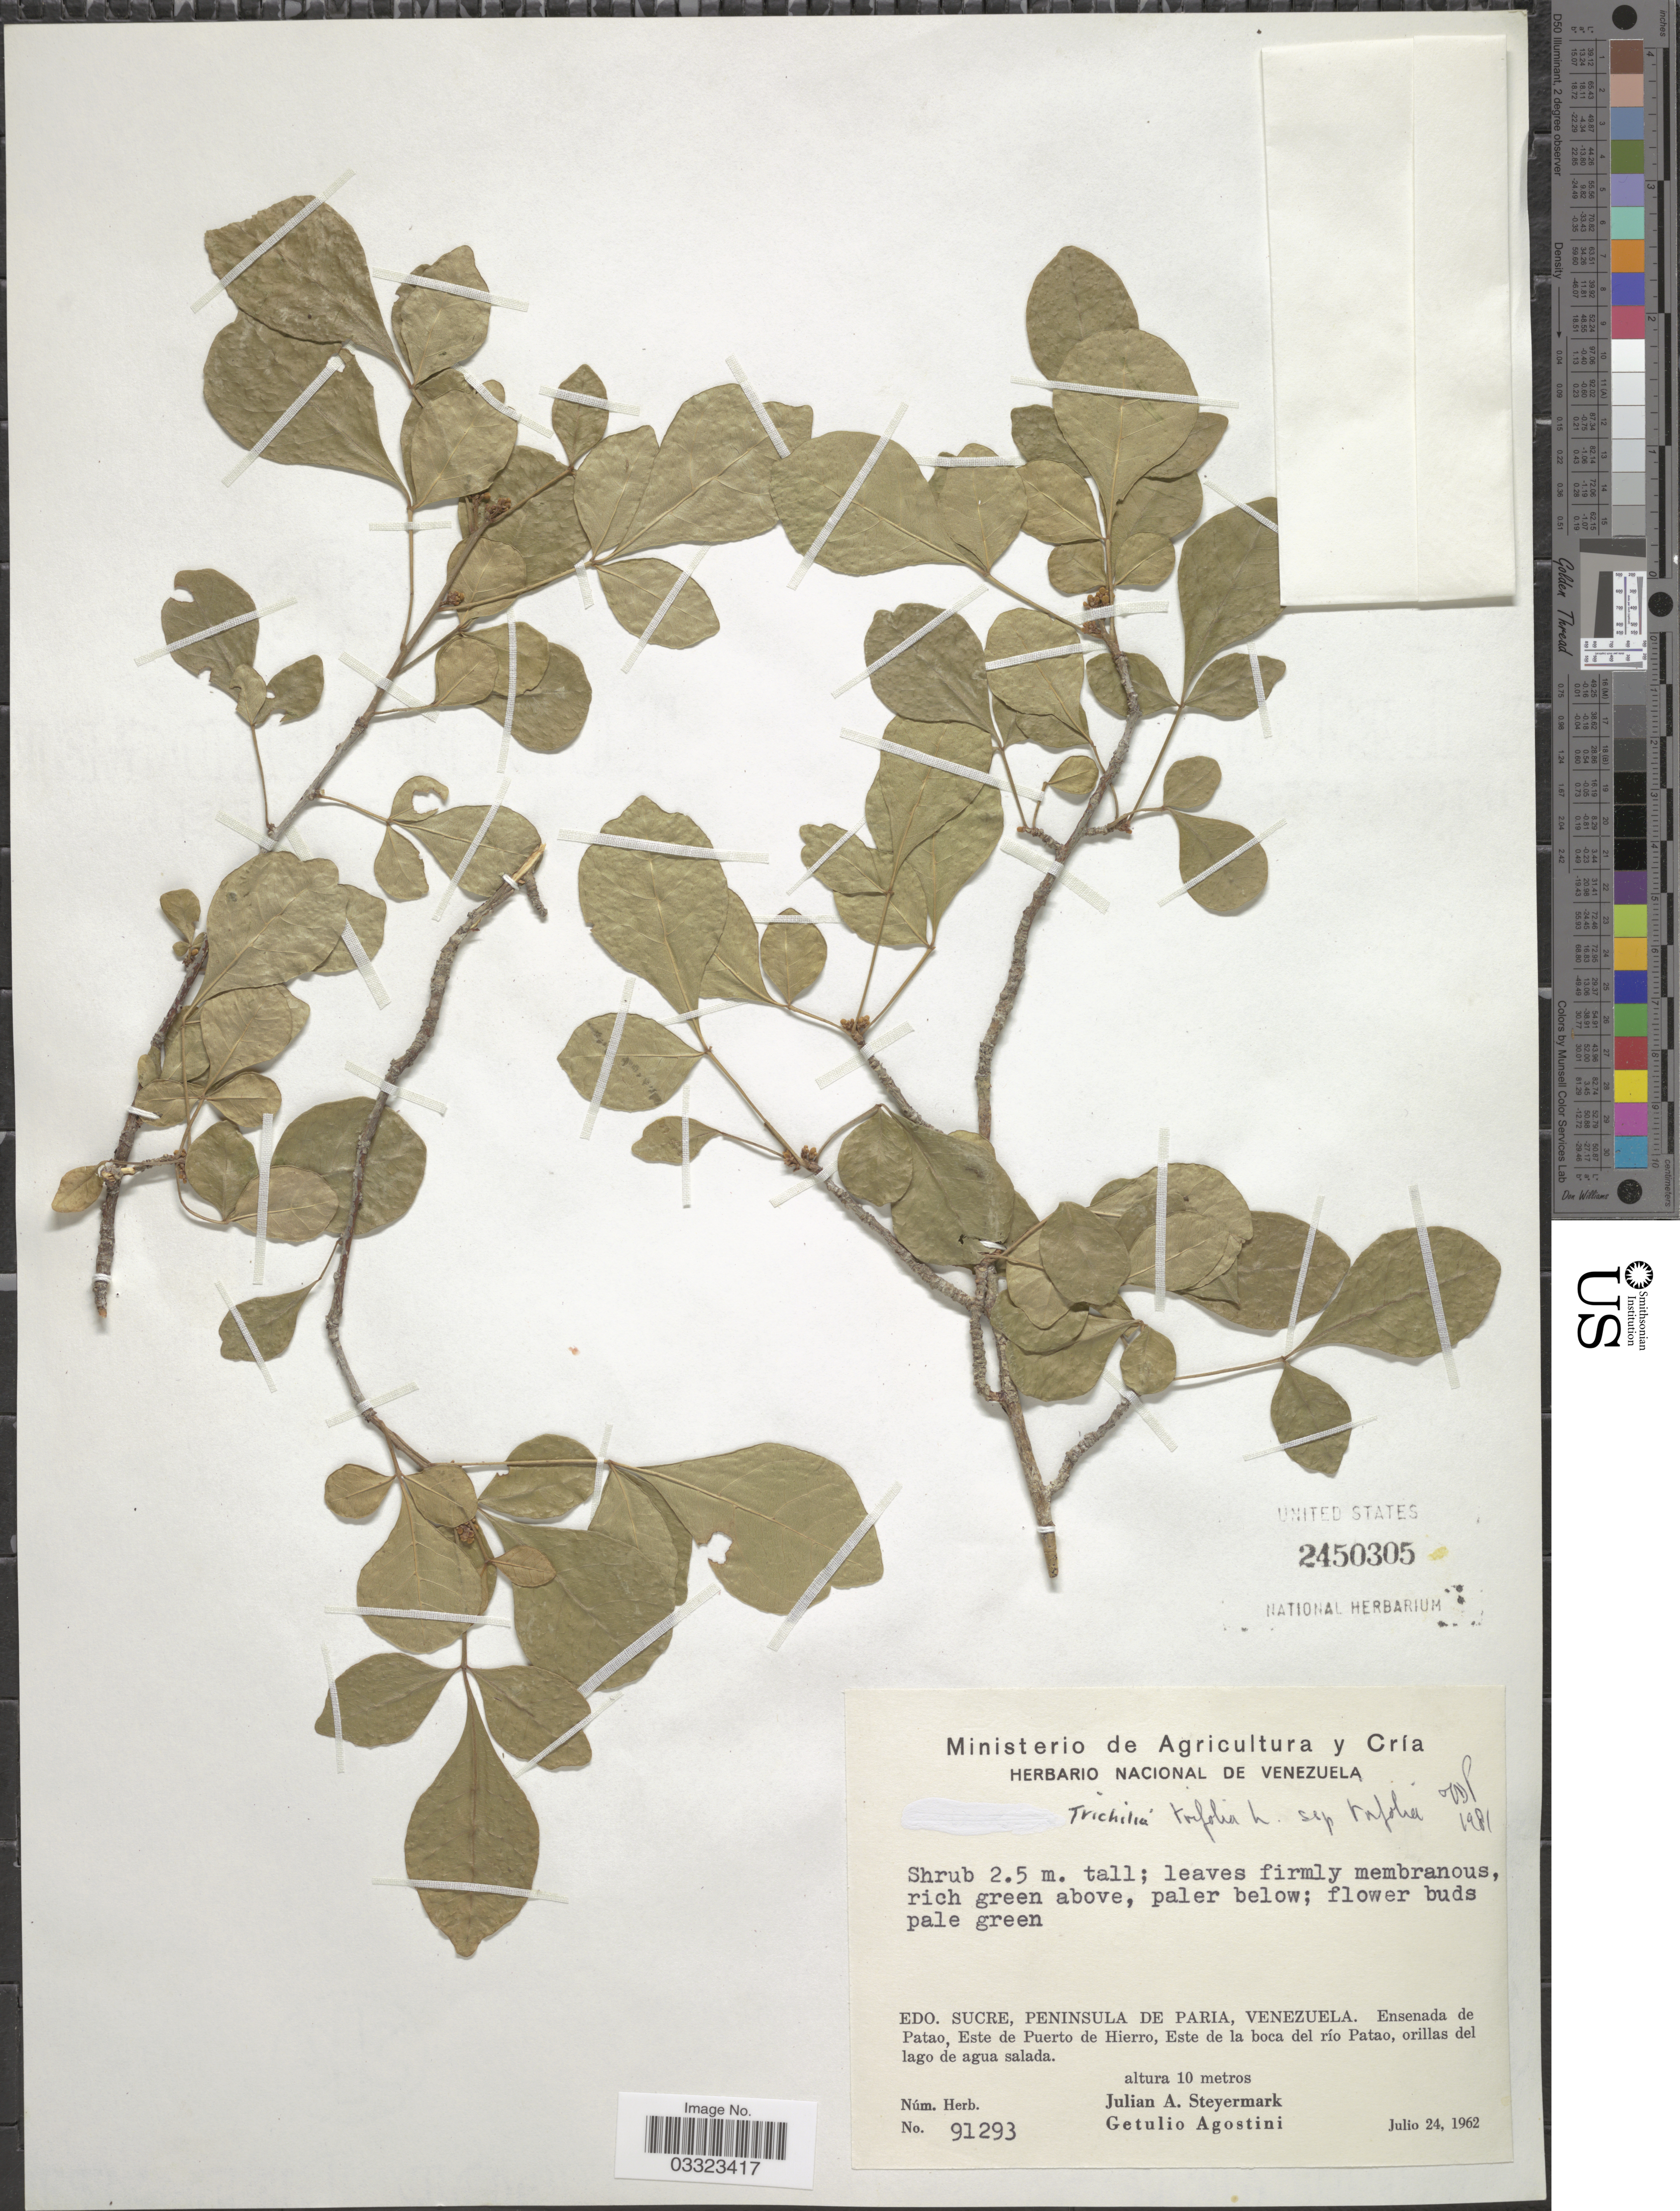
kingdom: Plantae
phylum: Tracheophyta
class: Magnoliopsida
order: Sapindales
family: Meliaceae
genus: Trichilia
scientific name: Trichilia trifolia subsp. trifolia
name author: L.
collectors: J. Steyermark & G. Agostini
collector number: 91293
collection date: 1962-07-24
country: Venezuela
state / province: Sucre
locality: Peninsula de Paria. Ensenada de Patao, Este de Puerto de Hierro, Este de la boca del río Patao.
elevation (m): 10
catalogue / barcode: US 2450305